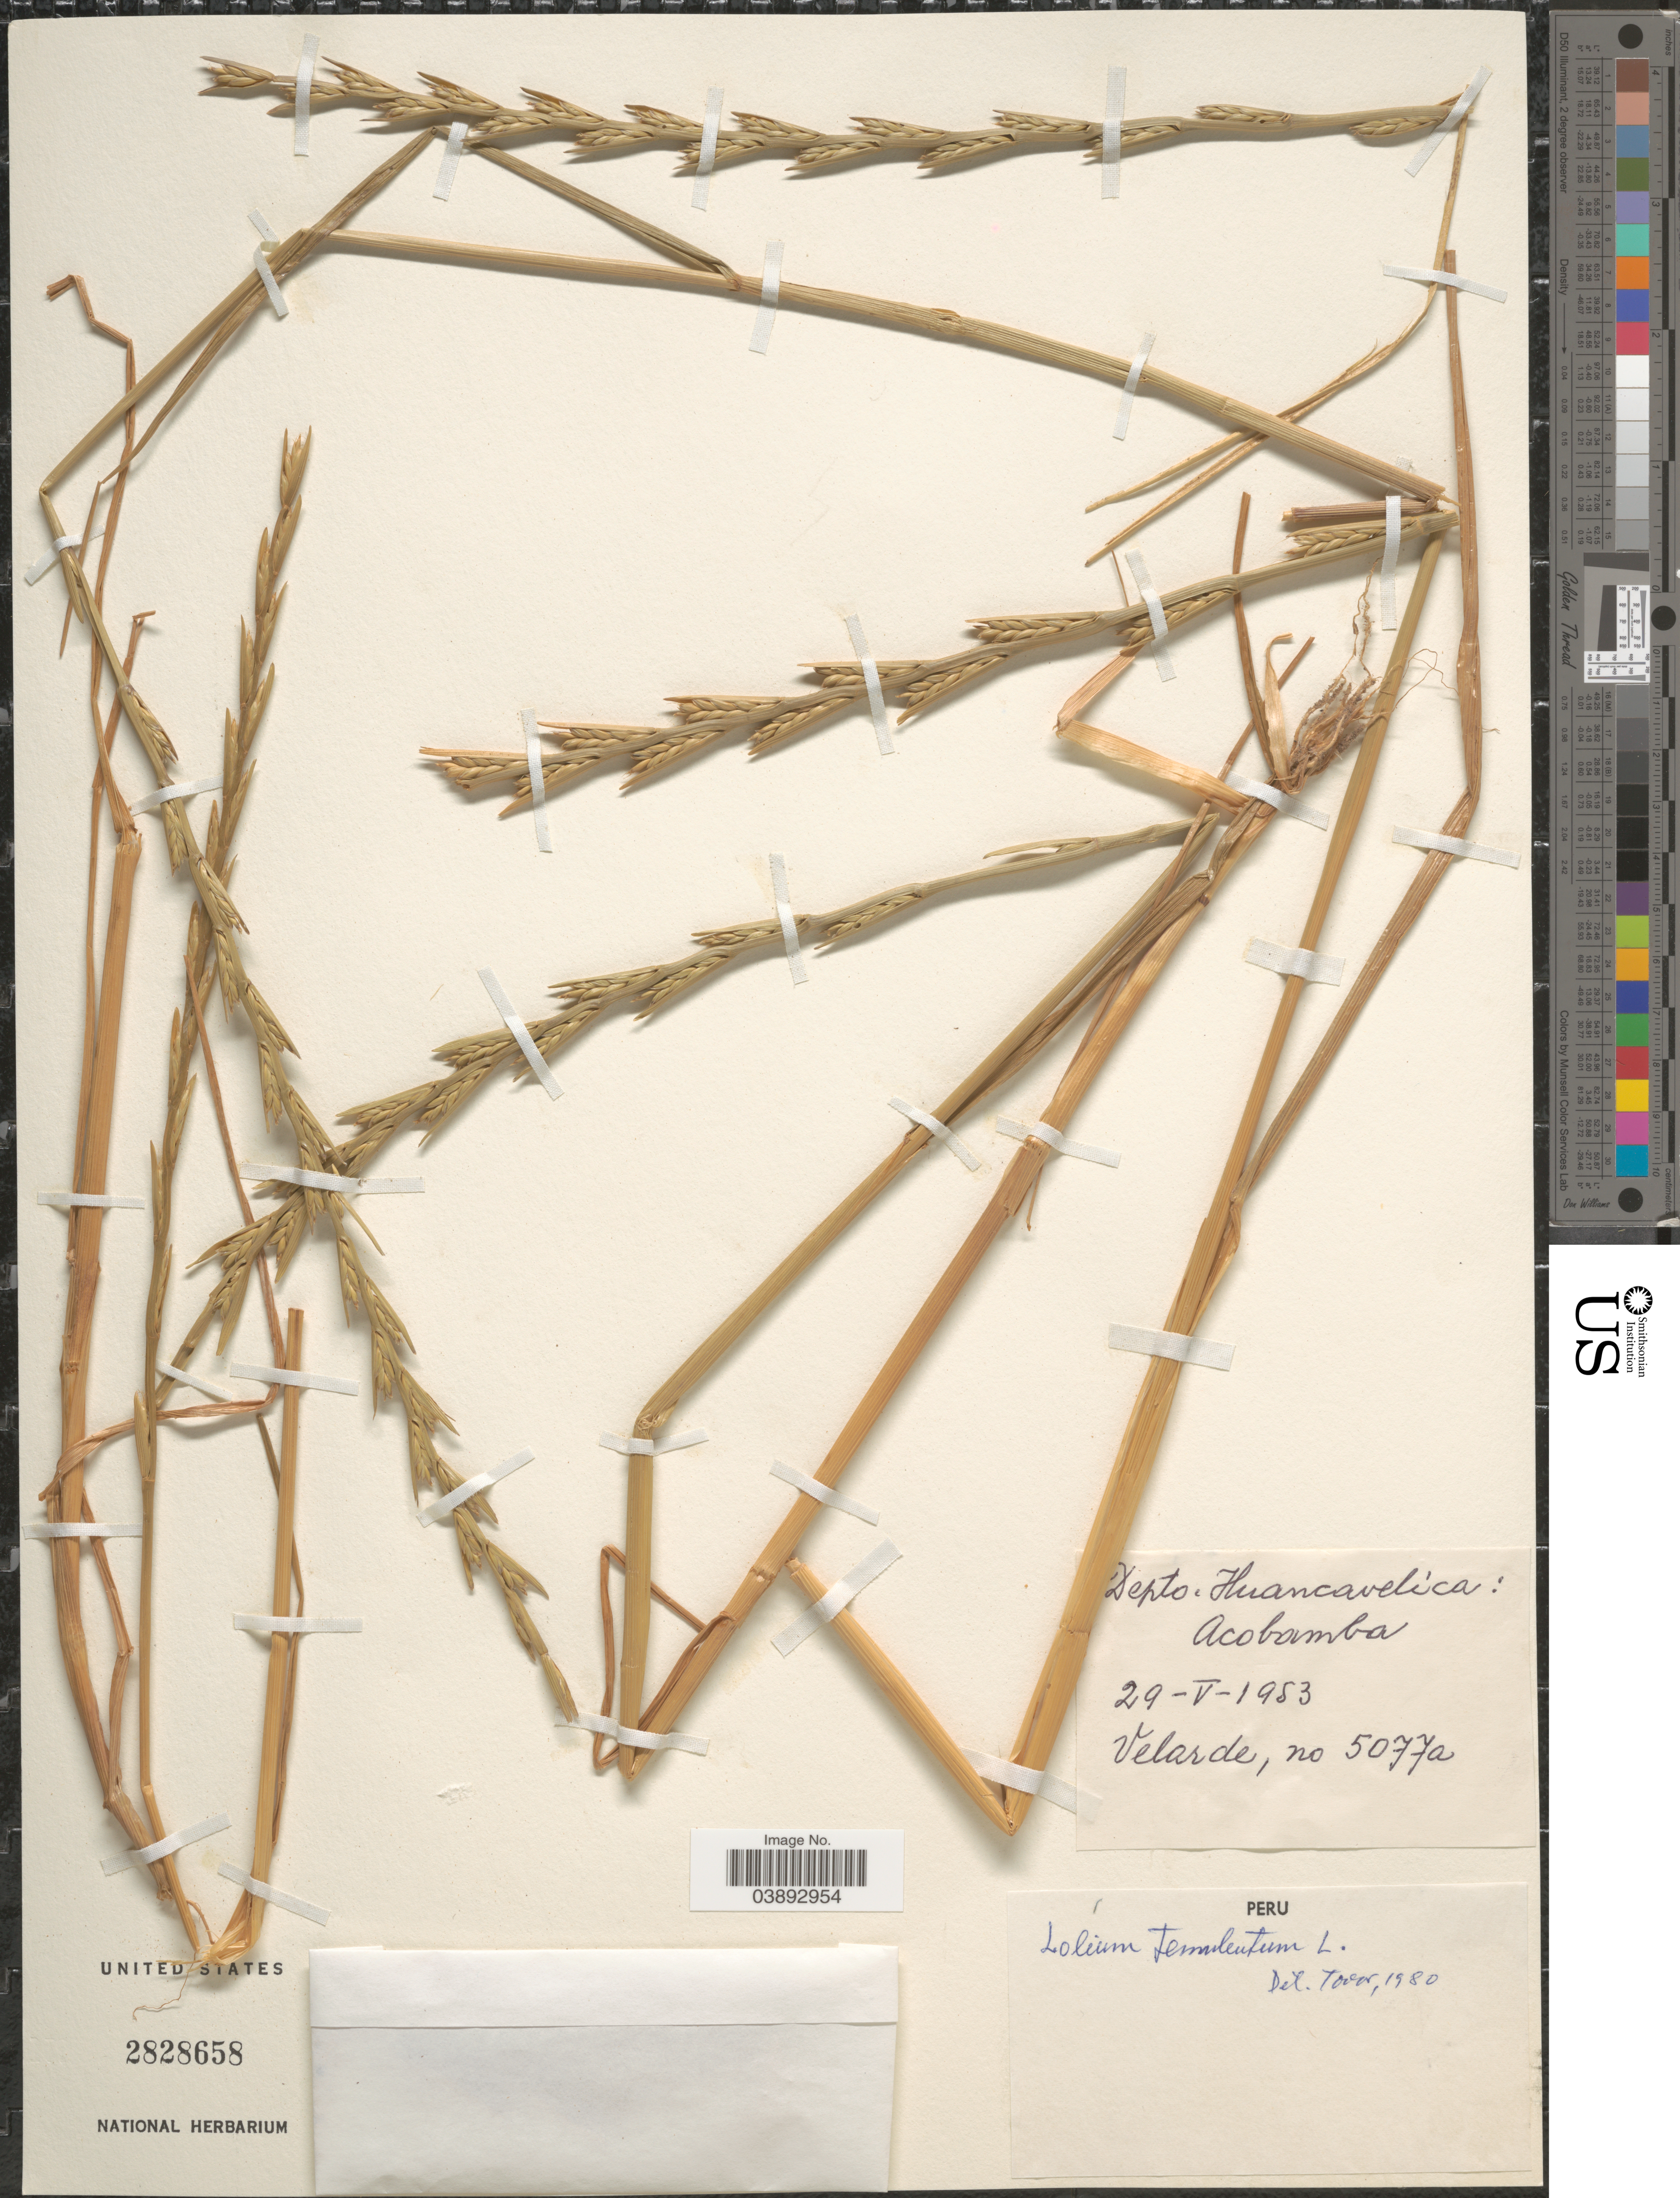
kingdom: Plantae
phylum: Tracheophyta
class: Liliopsida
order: Poales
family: Poaceae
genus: Lolium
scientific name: Lolium temulentum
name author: L.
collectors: -. Velarde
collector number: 5077a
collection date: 1953-05-29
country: Peru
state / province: Huancavelica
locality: Depto. Huancavelica: Acobamba.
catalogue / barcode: US 2828658